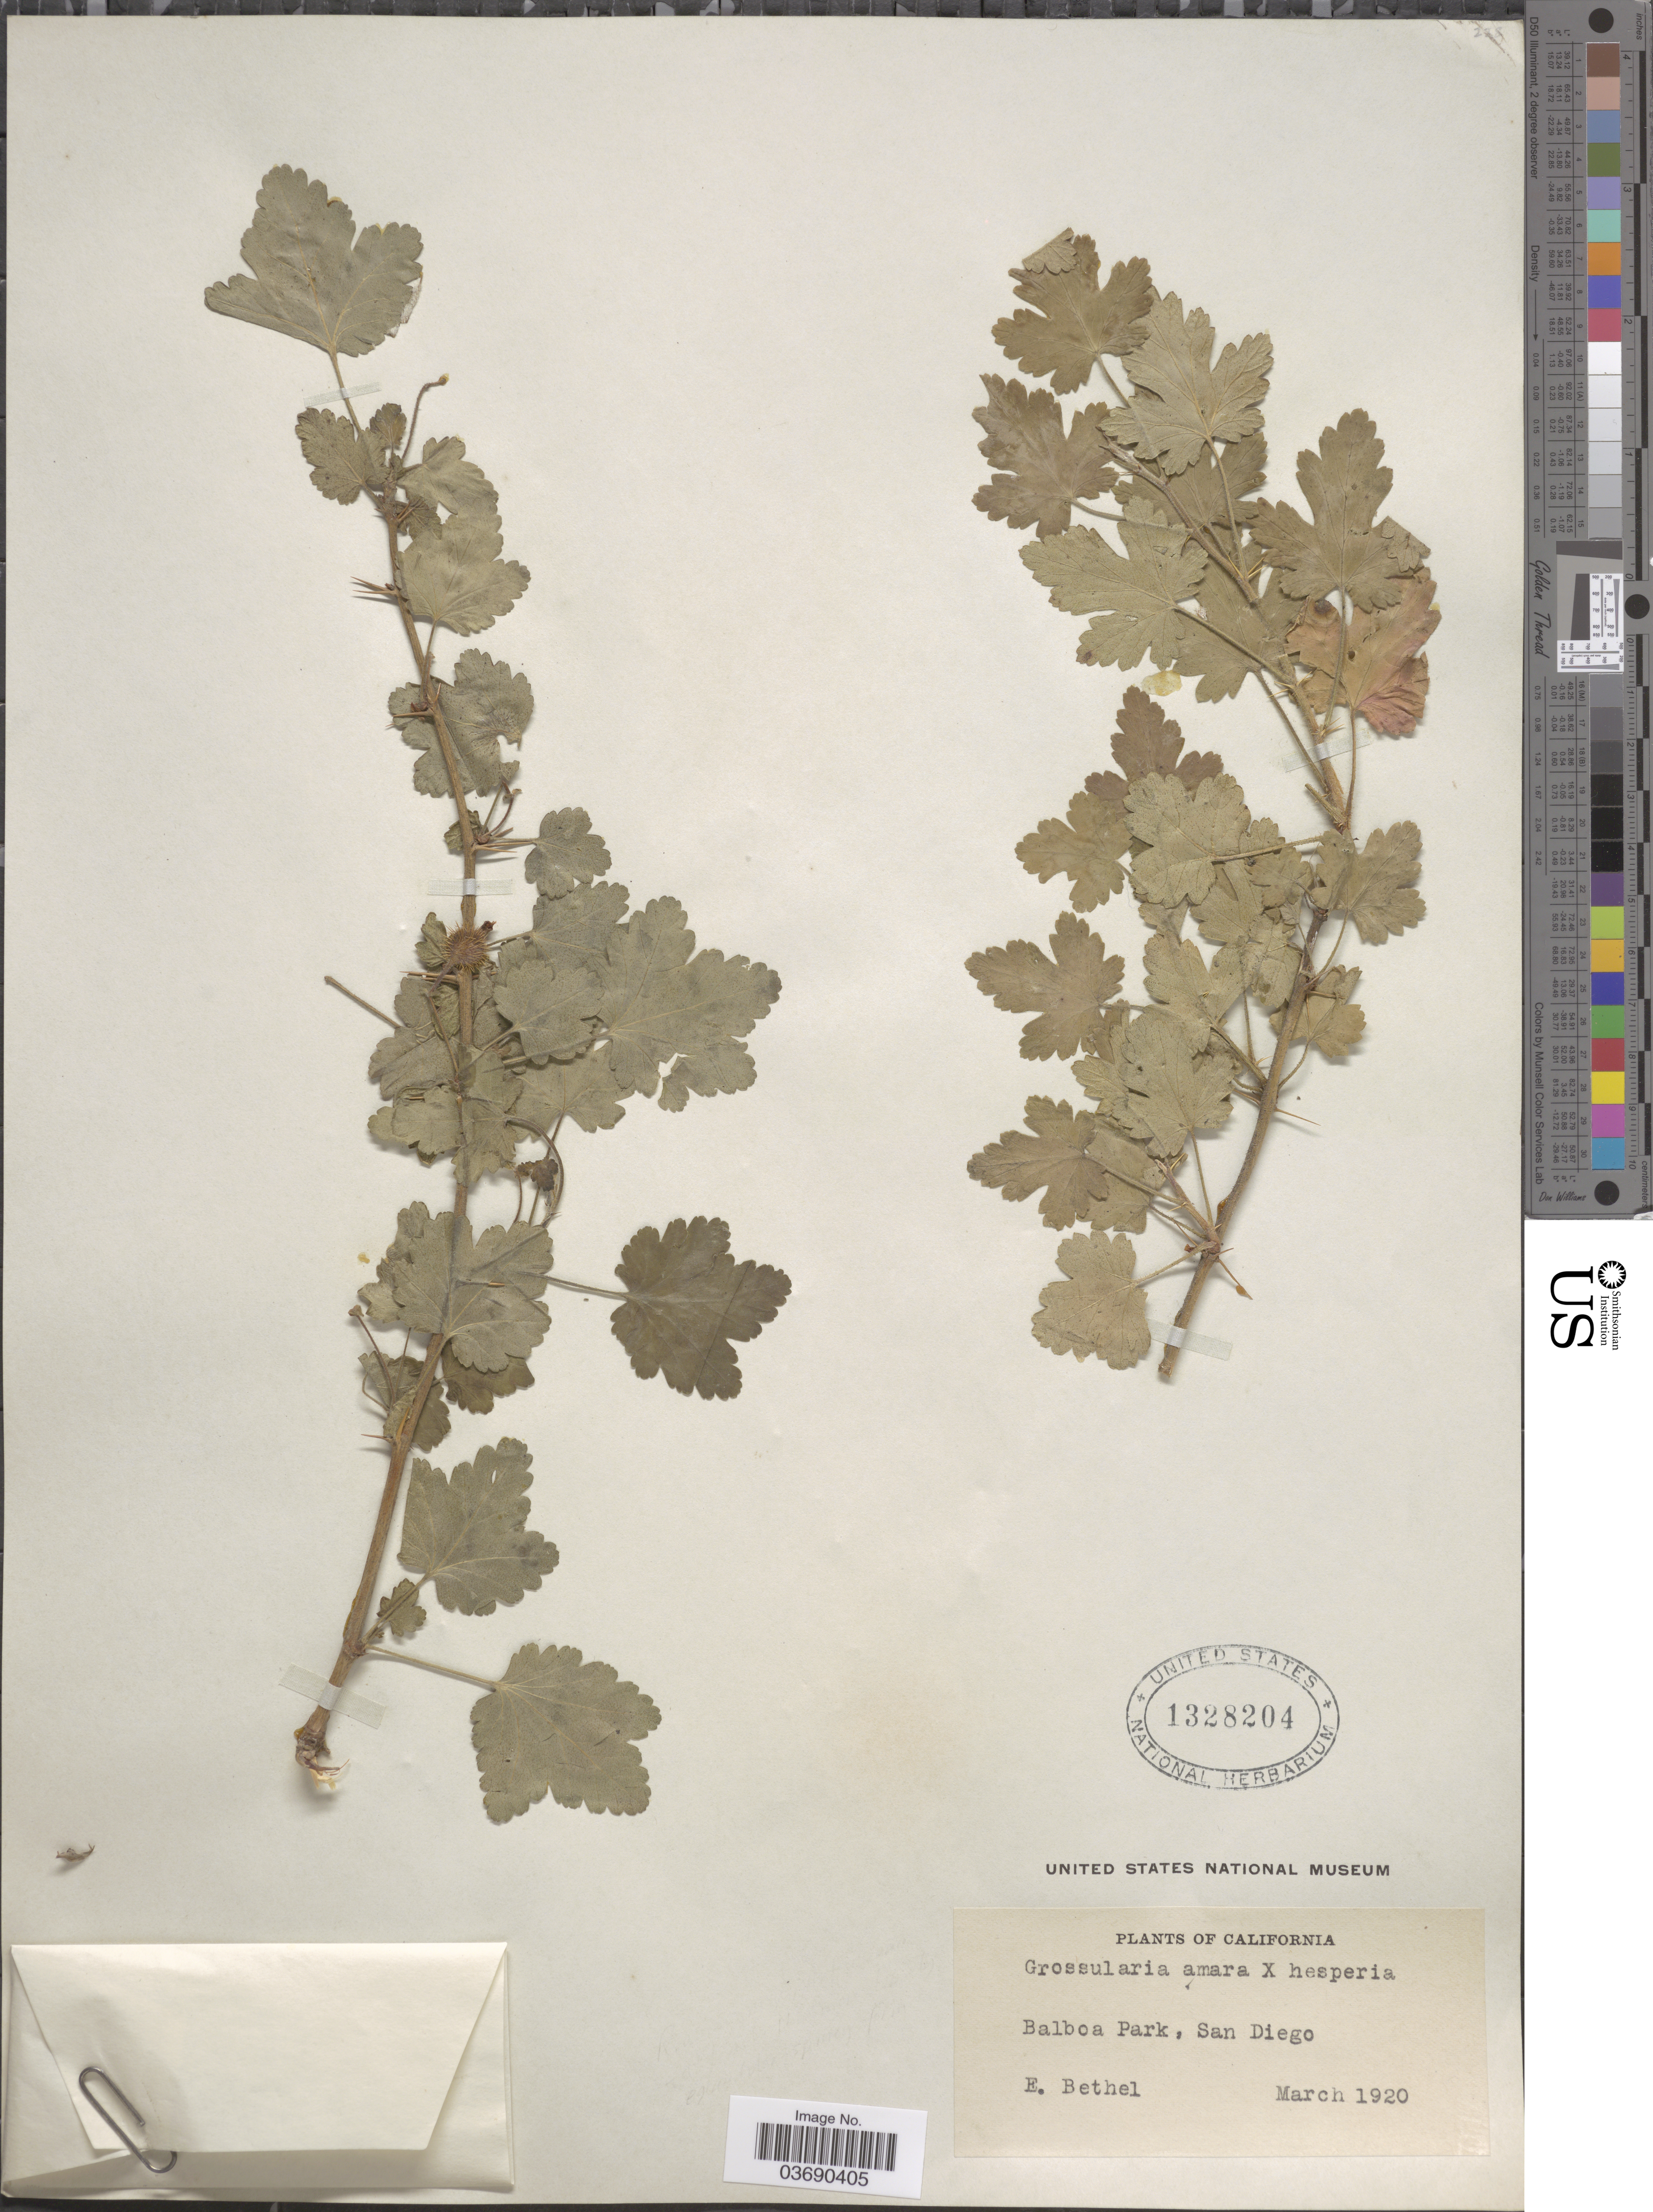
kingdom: Plantae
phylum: Tracheophyta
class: Magnoliopsida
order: Saxifragales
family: Grossulariaceae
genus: Ribes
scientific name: Ribes amarum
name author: McClatchie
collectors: E. Bethel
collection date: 1920-03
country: United States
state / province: California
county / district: San Diego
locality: Balboa Park, San Diego.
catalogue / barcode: US 1328204